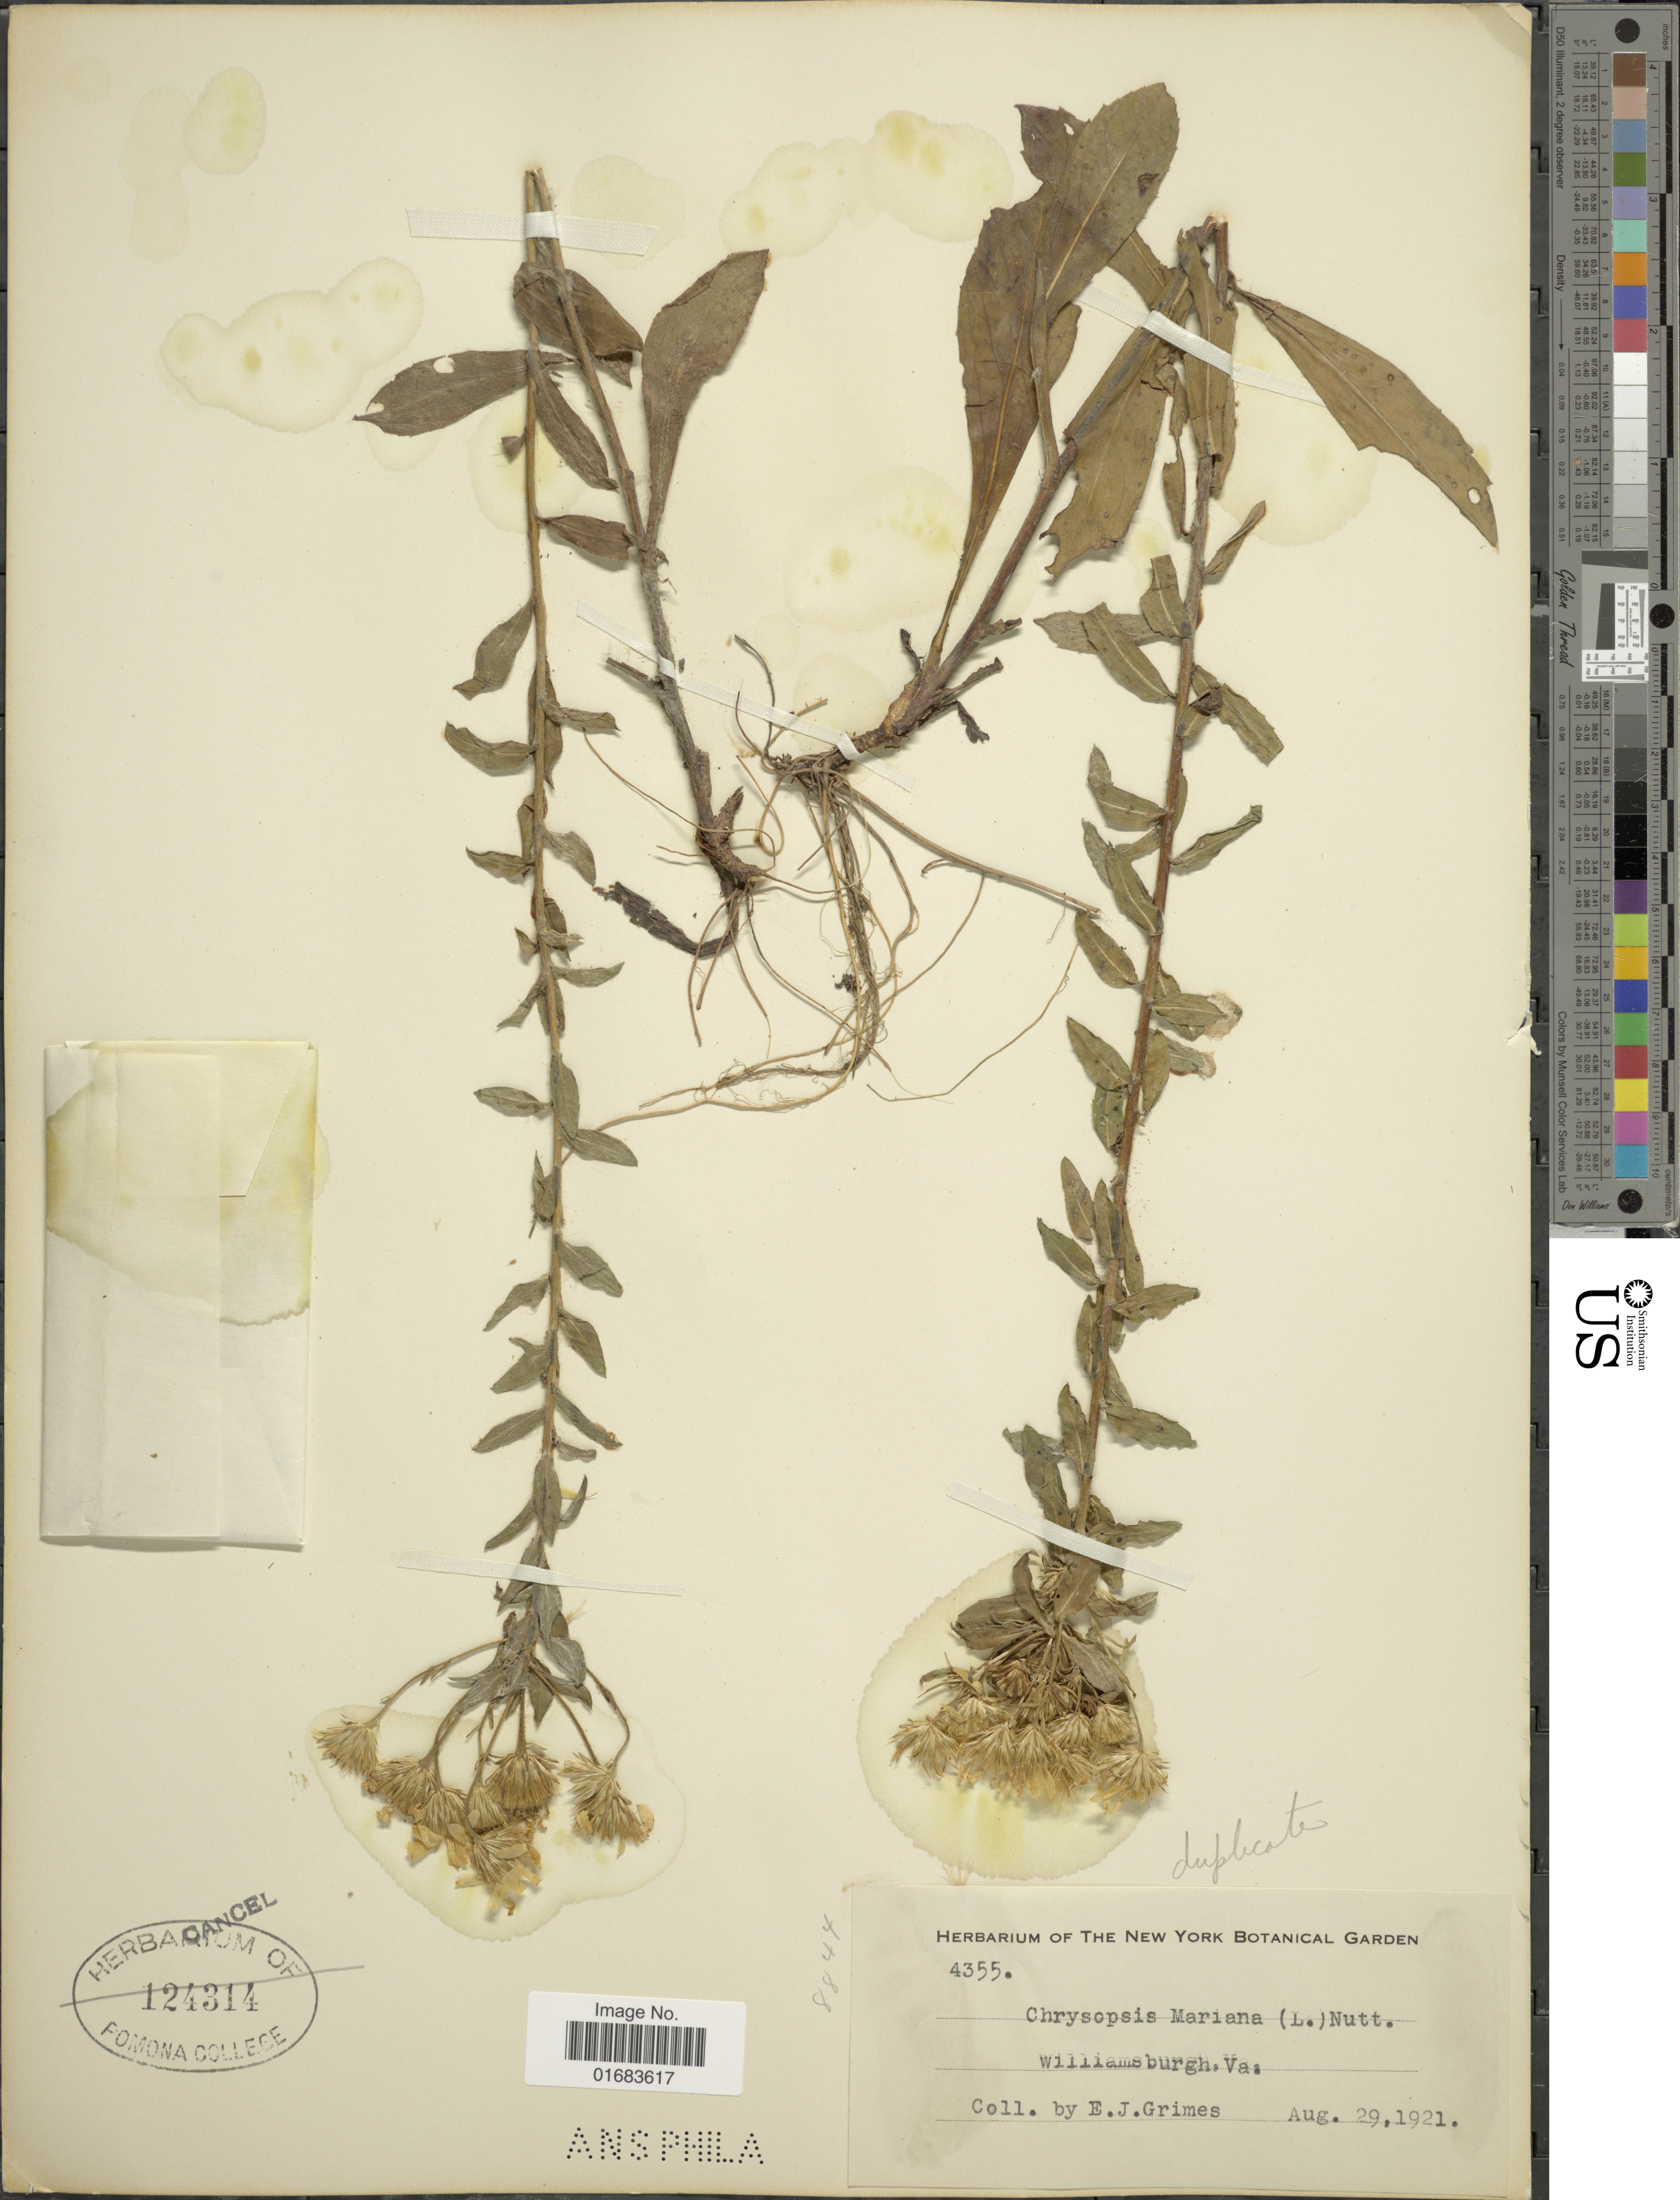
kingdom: Plantae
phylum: Tracheophyta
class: Magnoliopsida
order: Asterales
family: Asteraceae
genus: Chrysopsis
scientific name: Chrysopsis mariana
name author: (L.) Elliott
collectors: E. J. Grimes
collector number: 4355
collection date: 1921-08-29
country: United States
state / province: Virginia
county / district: City of Williamsburg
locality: Williamsburgh.